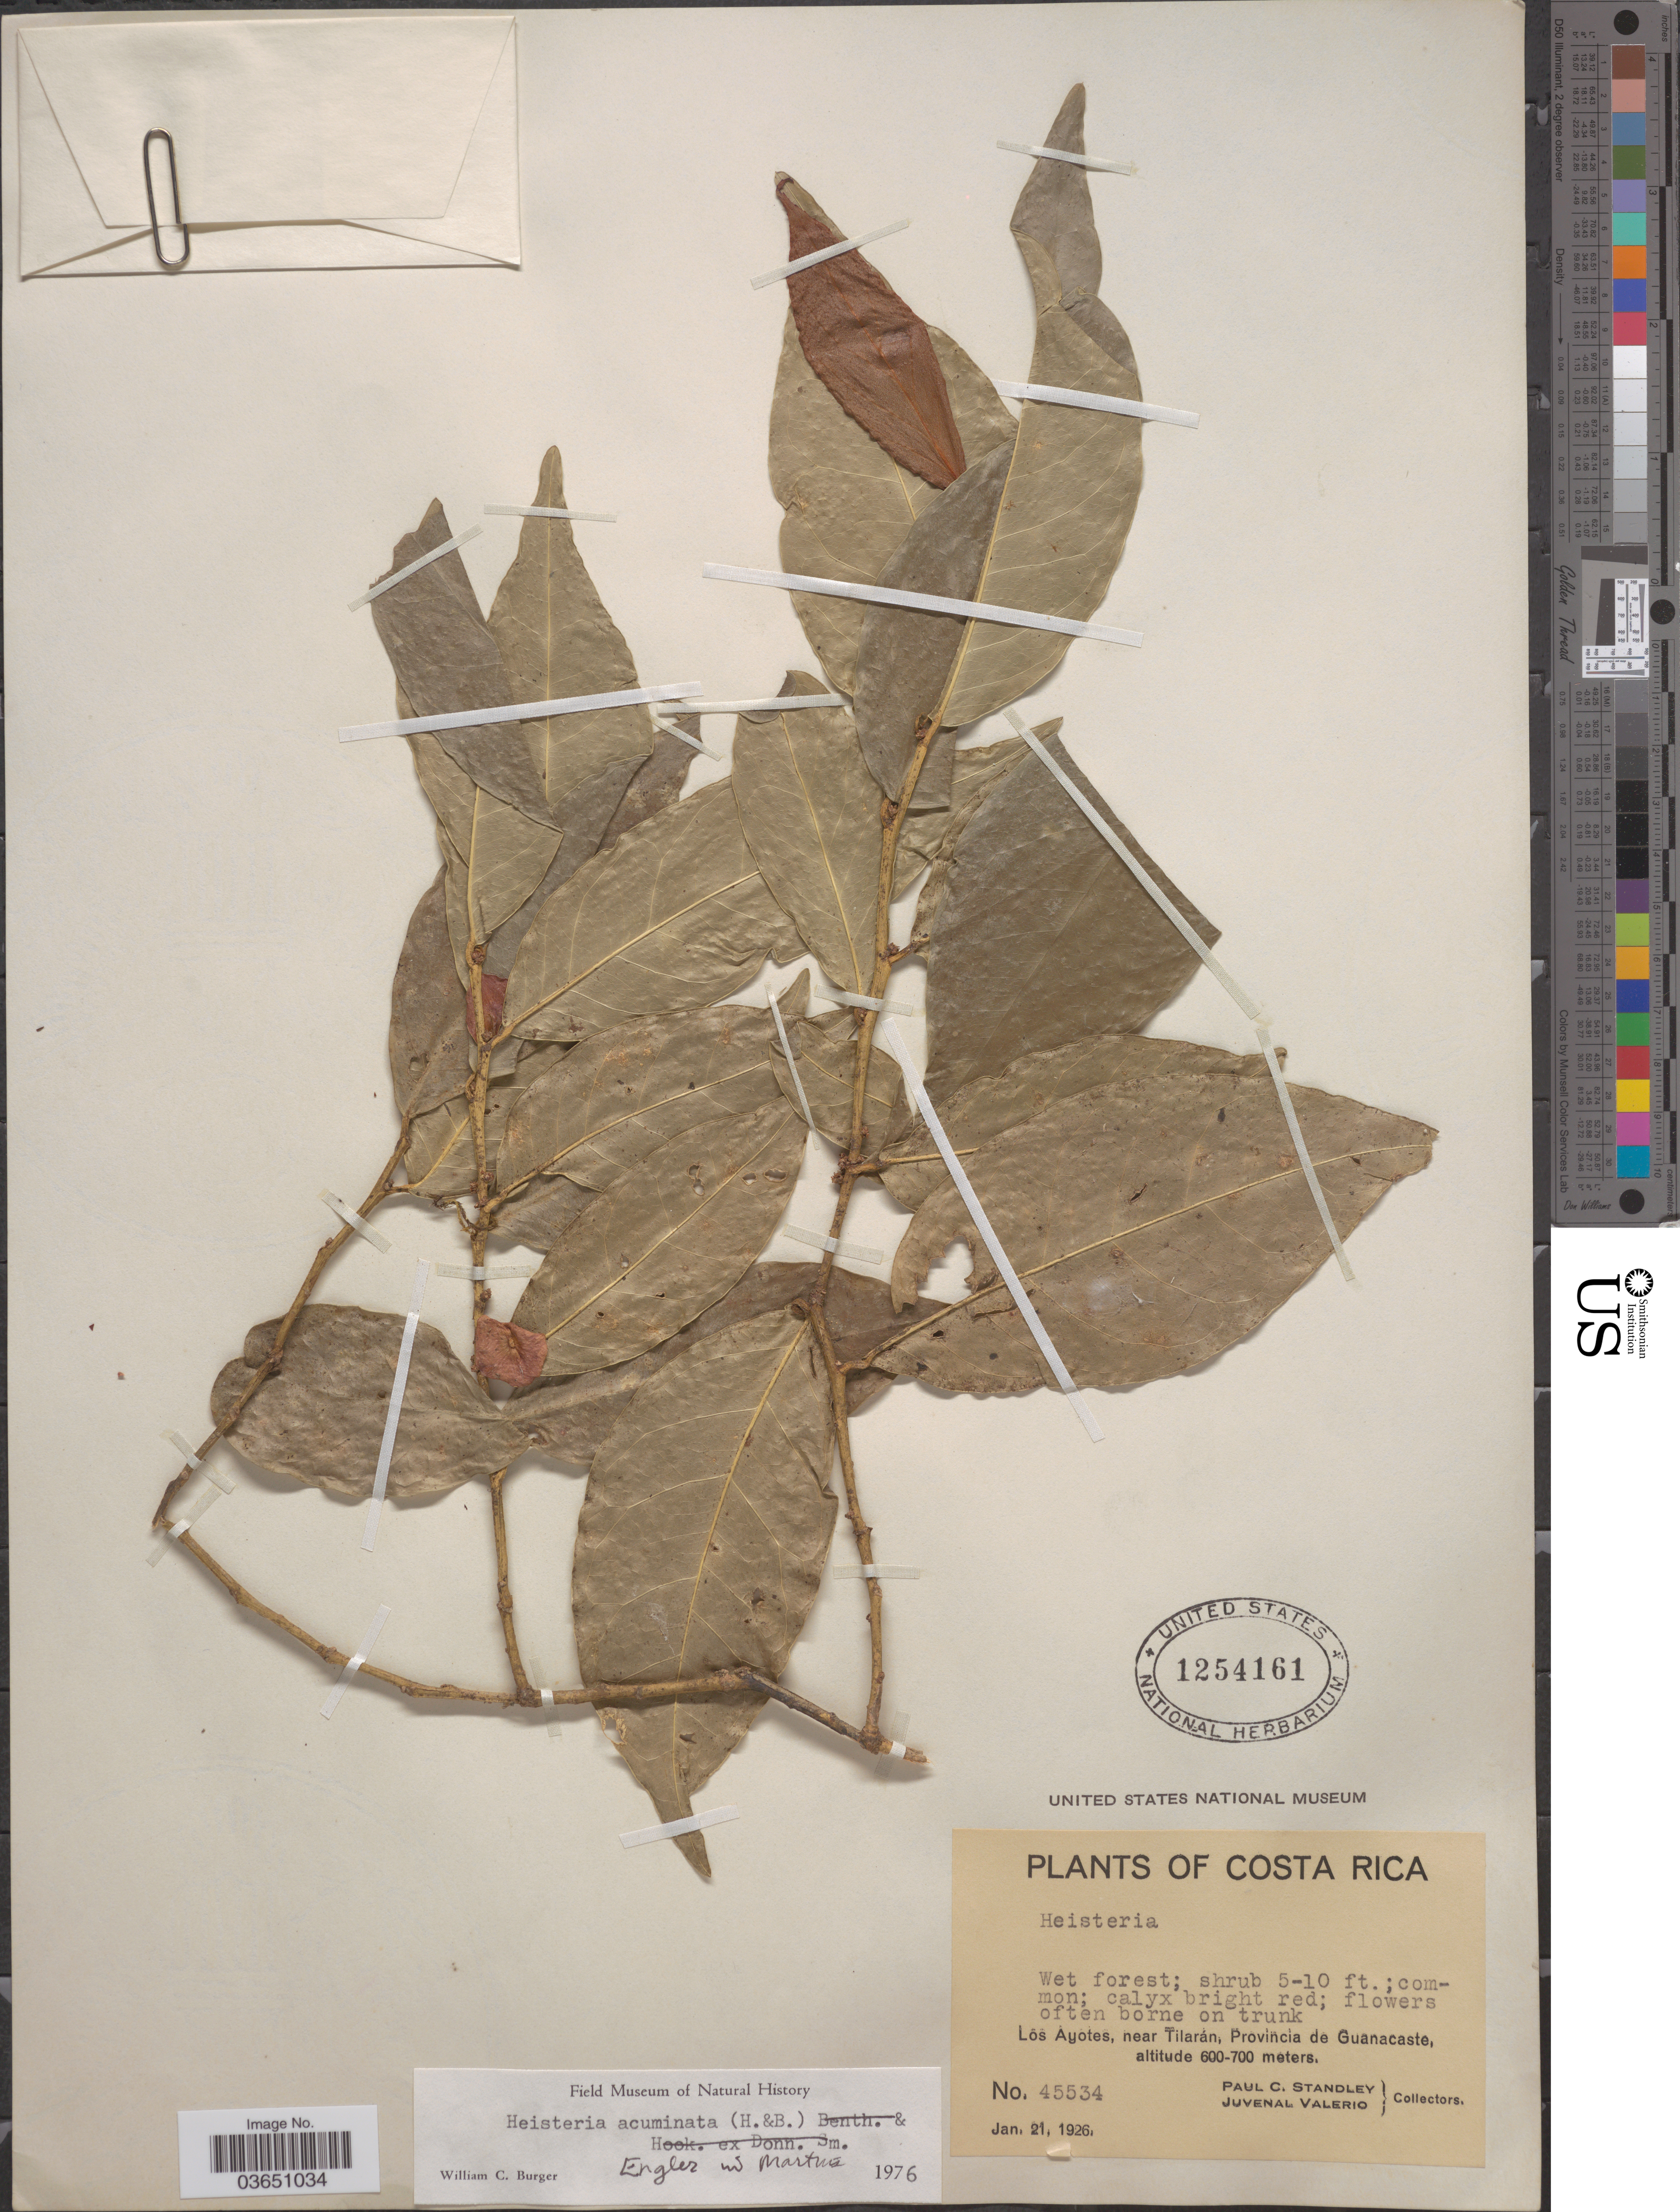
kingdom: Plantae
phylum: Tracheophyta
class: Magnoliopsida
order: Santalales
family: Erythropalaceae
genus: Heisteria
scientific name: Heisteria acuminata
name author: (Humb. & Bonpl.) Engl.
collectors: P. C. Standley & J. Valerio R.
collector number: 45534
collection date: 1926-01-21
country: Costa Rica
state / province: Guanacaste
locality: Los Ayotes, near Tilarán.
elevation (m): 600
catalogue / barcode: US 1254161